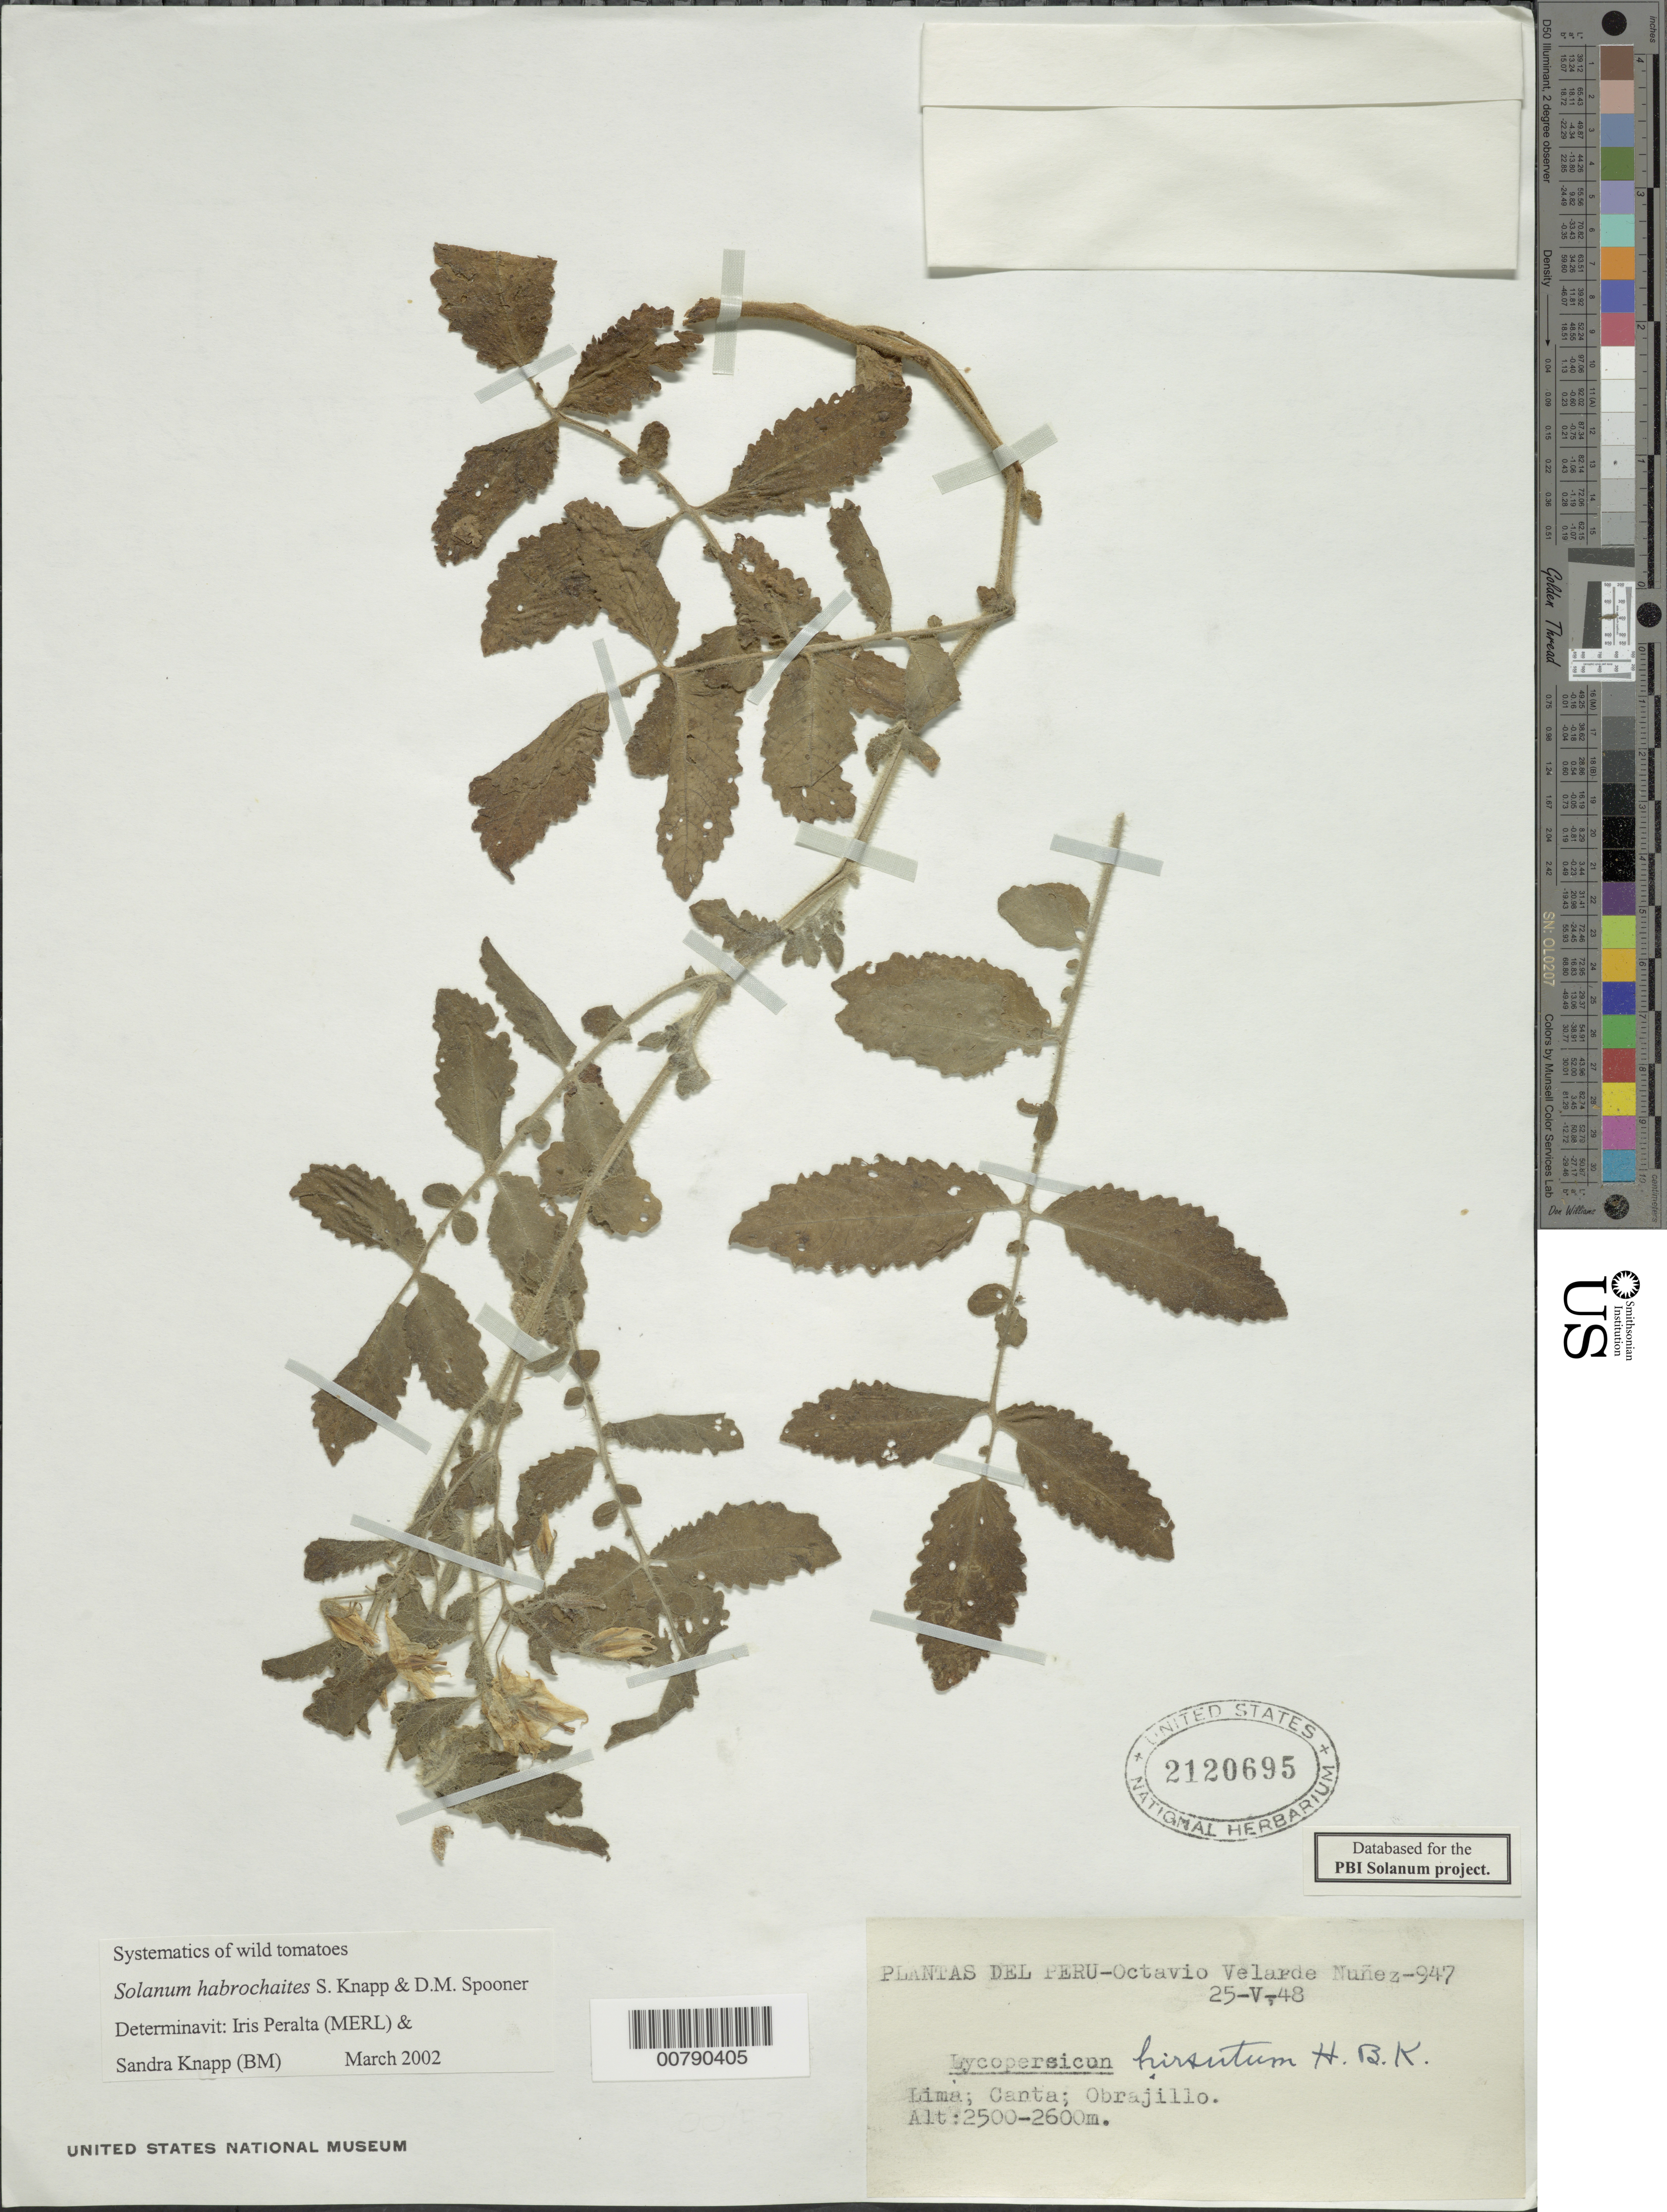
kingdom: Plantae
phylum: Tracheophyta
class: Magnoliopsida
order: Solanales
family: Solanaceae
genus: Solanum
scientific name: Solanum habrochaites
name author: S. Knapp & D.M. Spooner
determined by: Peralta, Iris E.; Knapp, S. D.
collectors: O. Nuñez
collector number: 947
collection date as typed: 25 May 1948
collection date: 1948-05-25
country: Peru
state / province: Lima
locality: Canta, Obrajillo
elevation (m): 2500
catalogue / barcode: US 2120695